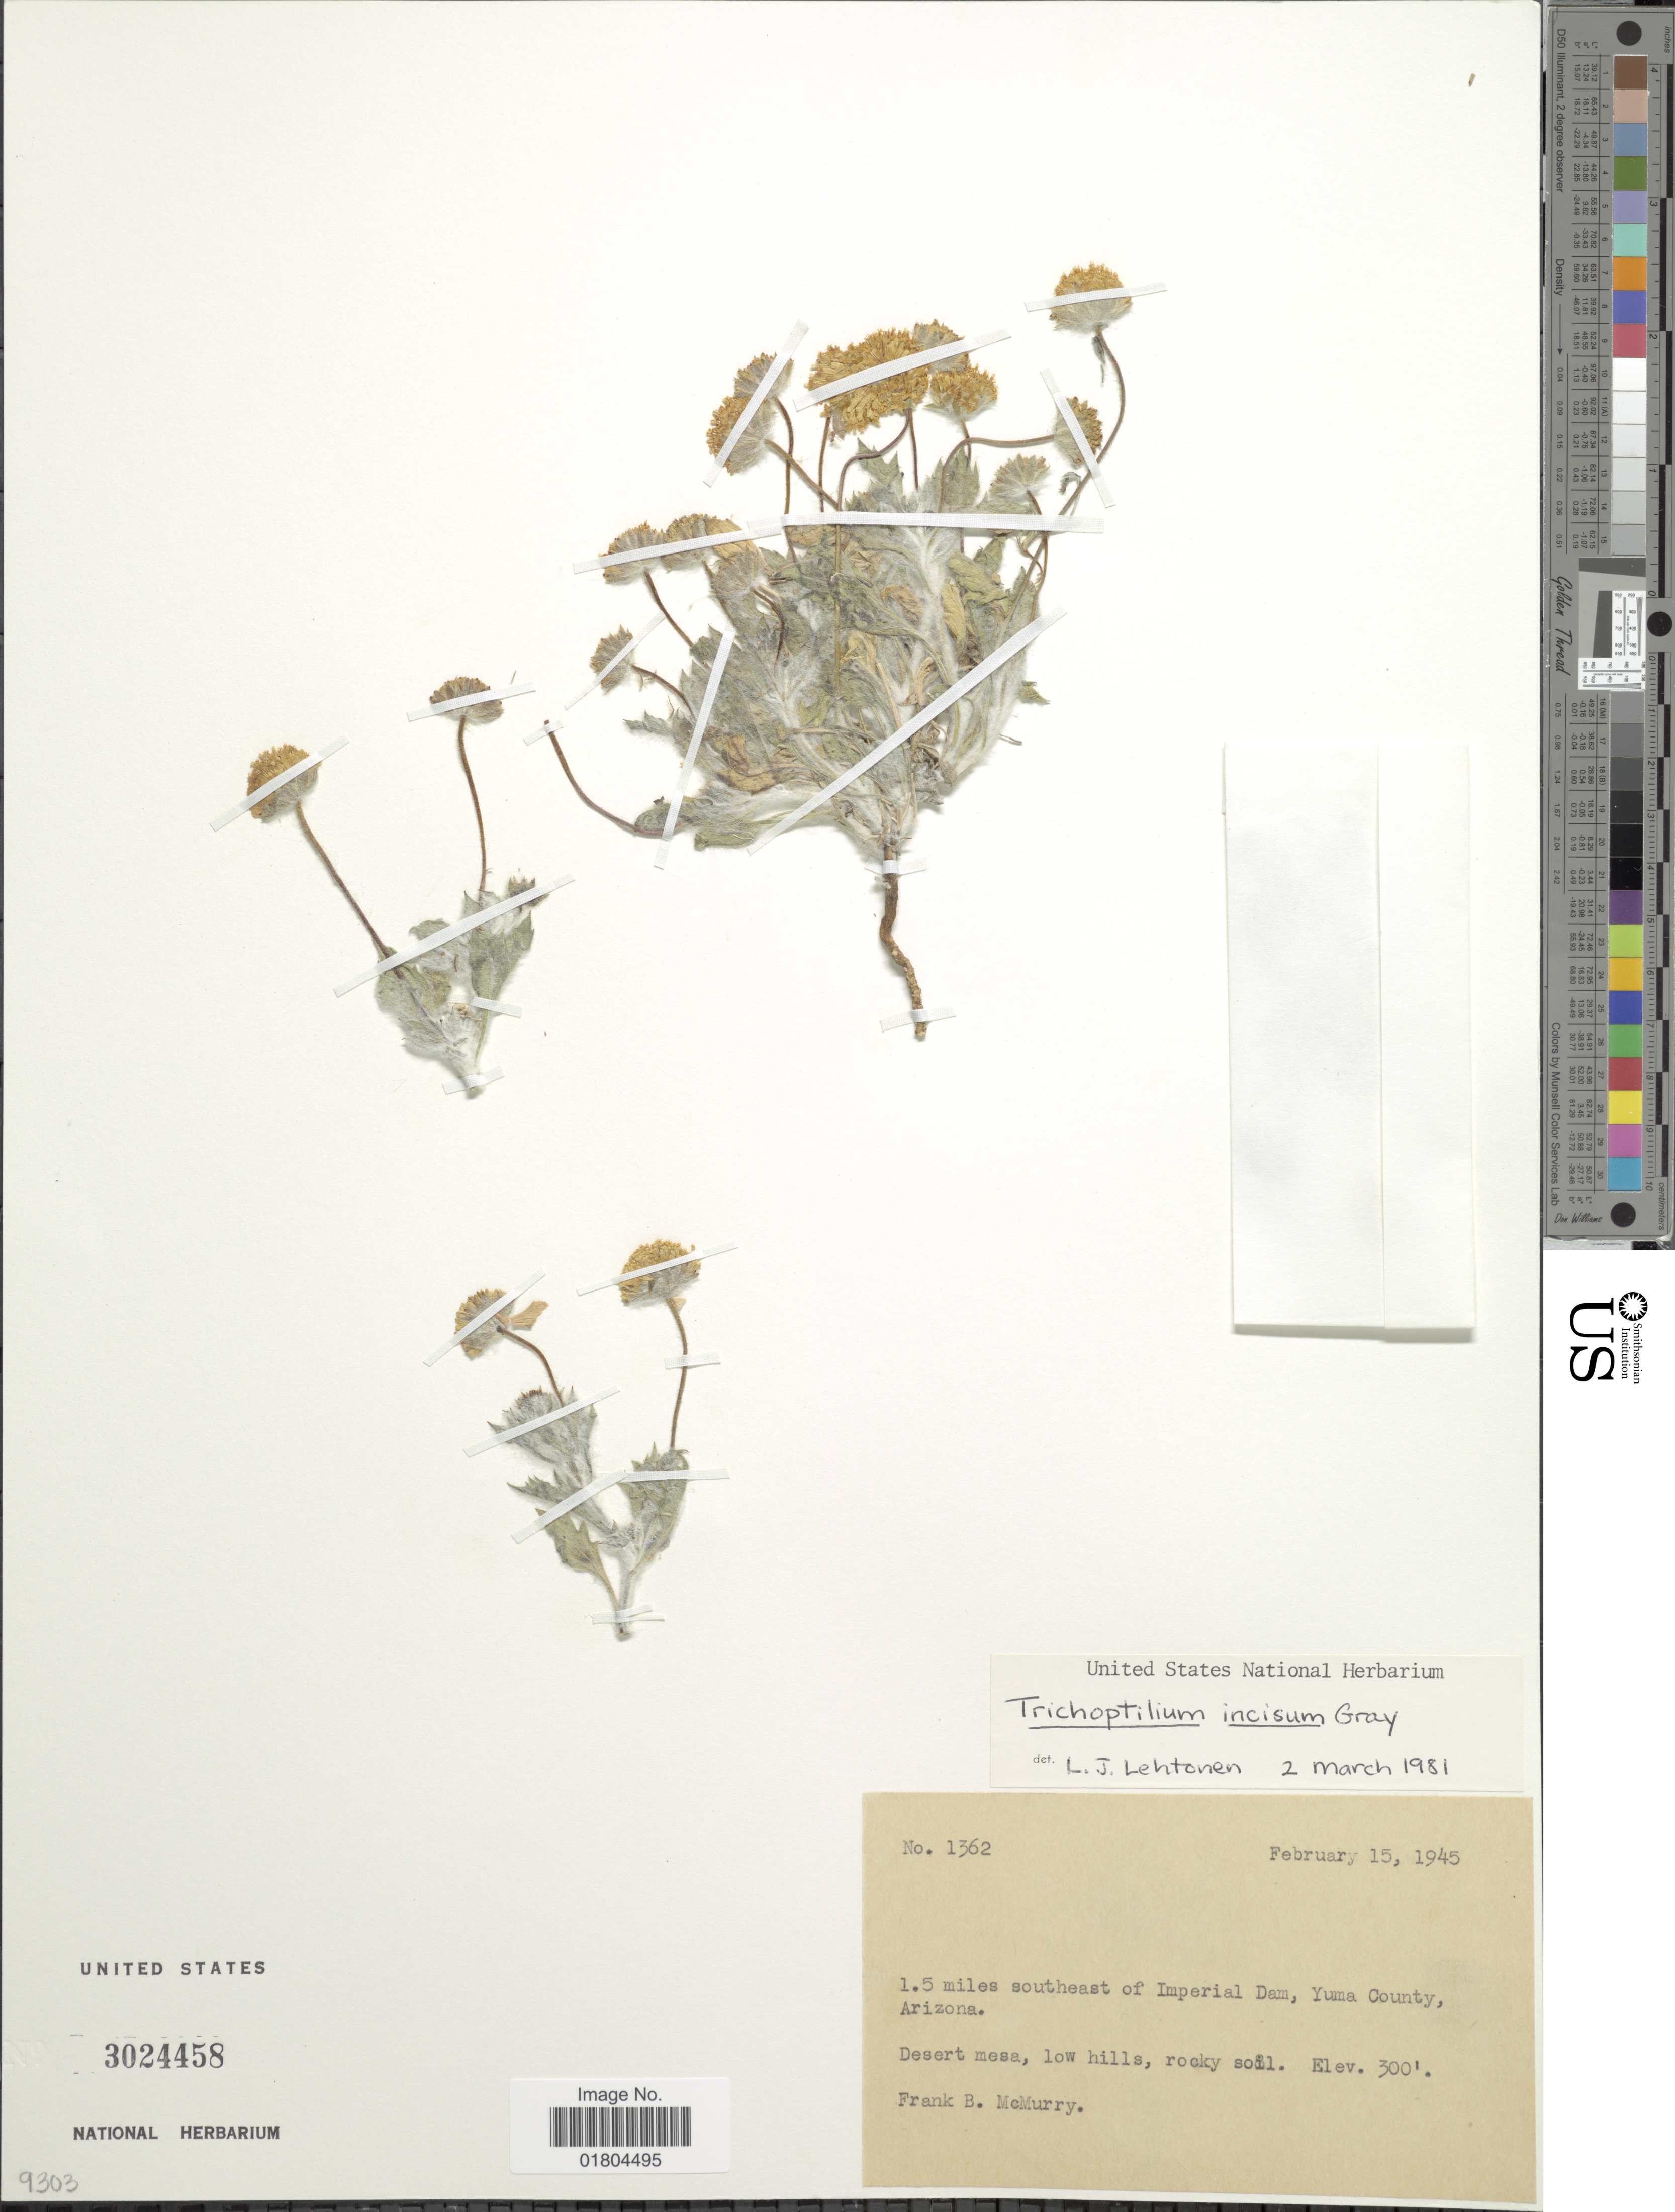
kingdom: Plantae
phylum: Tracheophyta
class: Magnoliopsida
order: Asterales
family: Asteraceae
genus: Trichoptilium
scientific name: Trichoptilium incisum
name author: (A. Gray) A. Gray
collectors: F. B. McMurry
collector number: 1362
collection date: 1945-02-15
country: United States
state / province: Arizona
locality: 1.5 miles southeast of Imperial Dam, Yuma County, Arizona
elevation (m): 91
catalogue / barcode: US 3024458